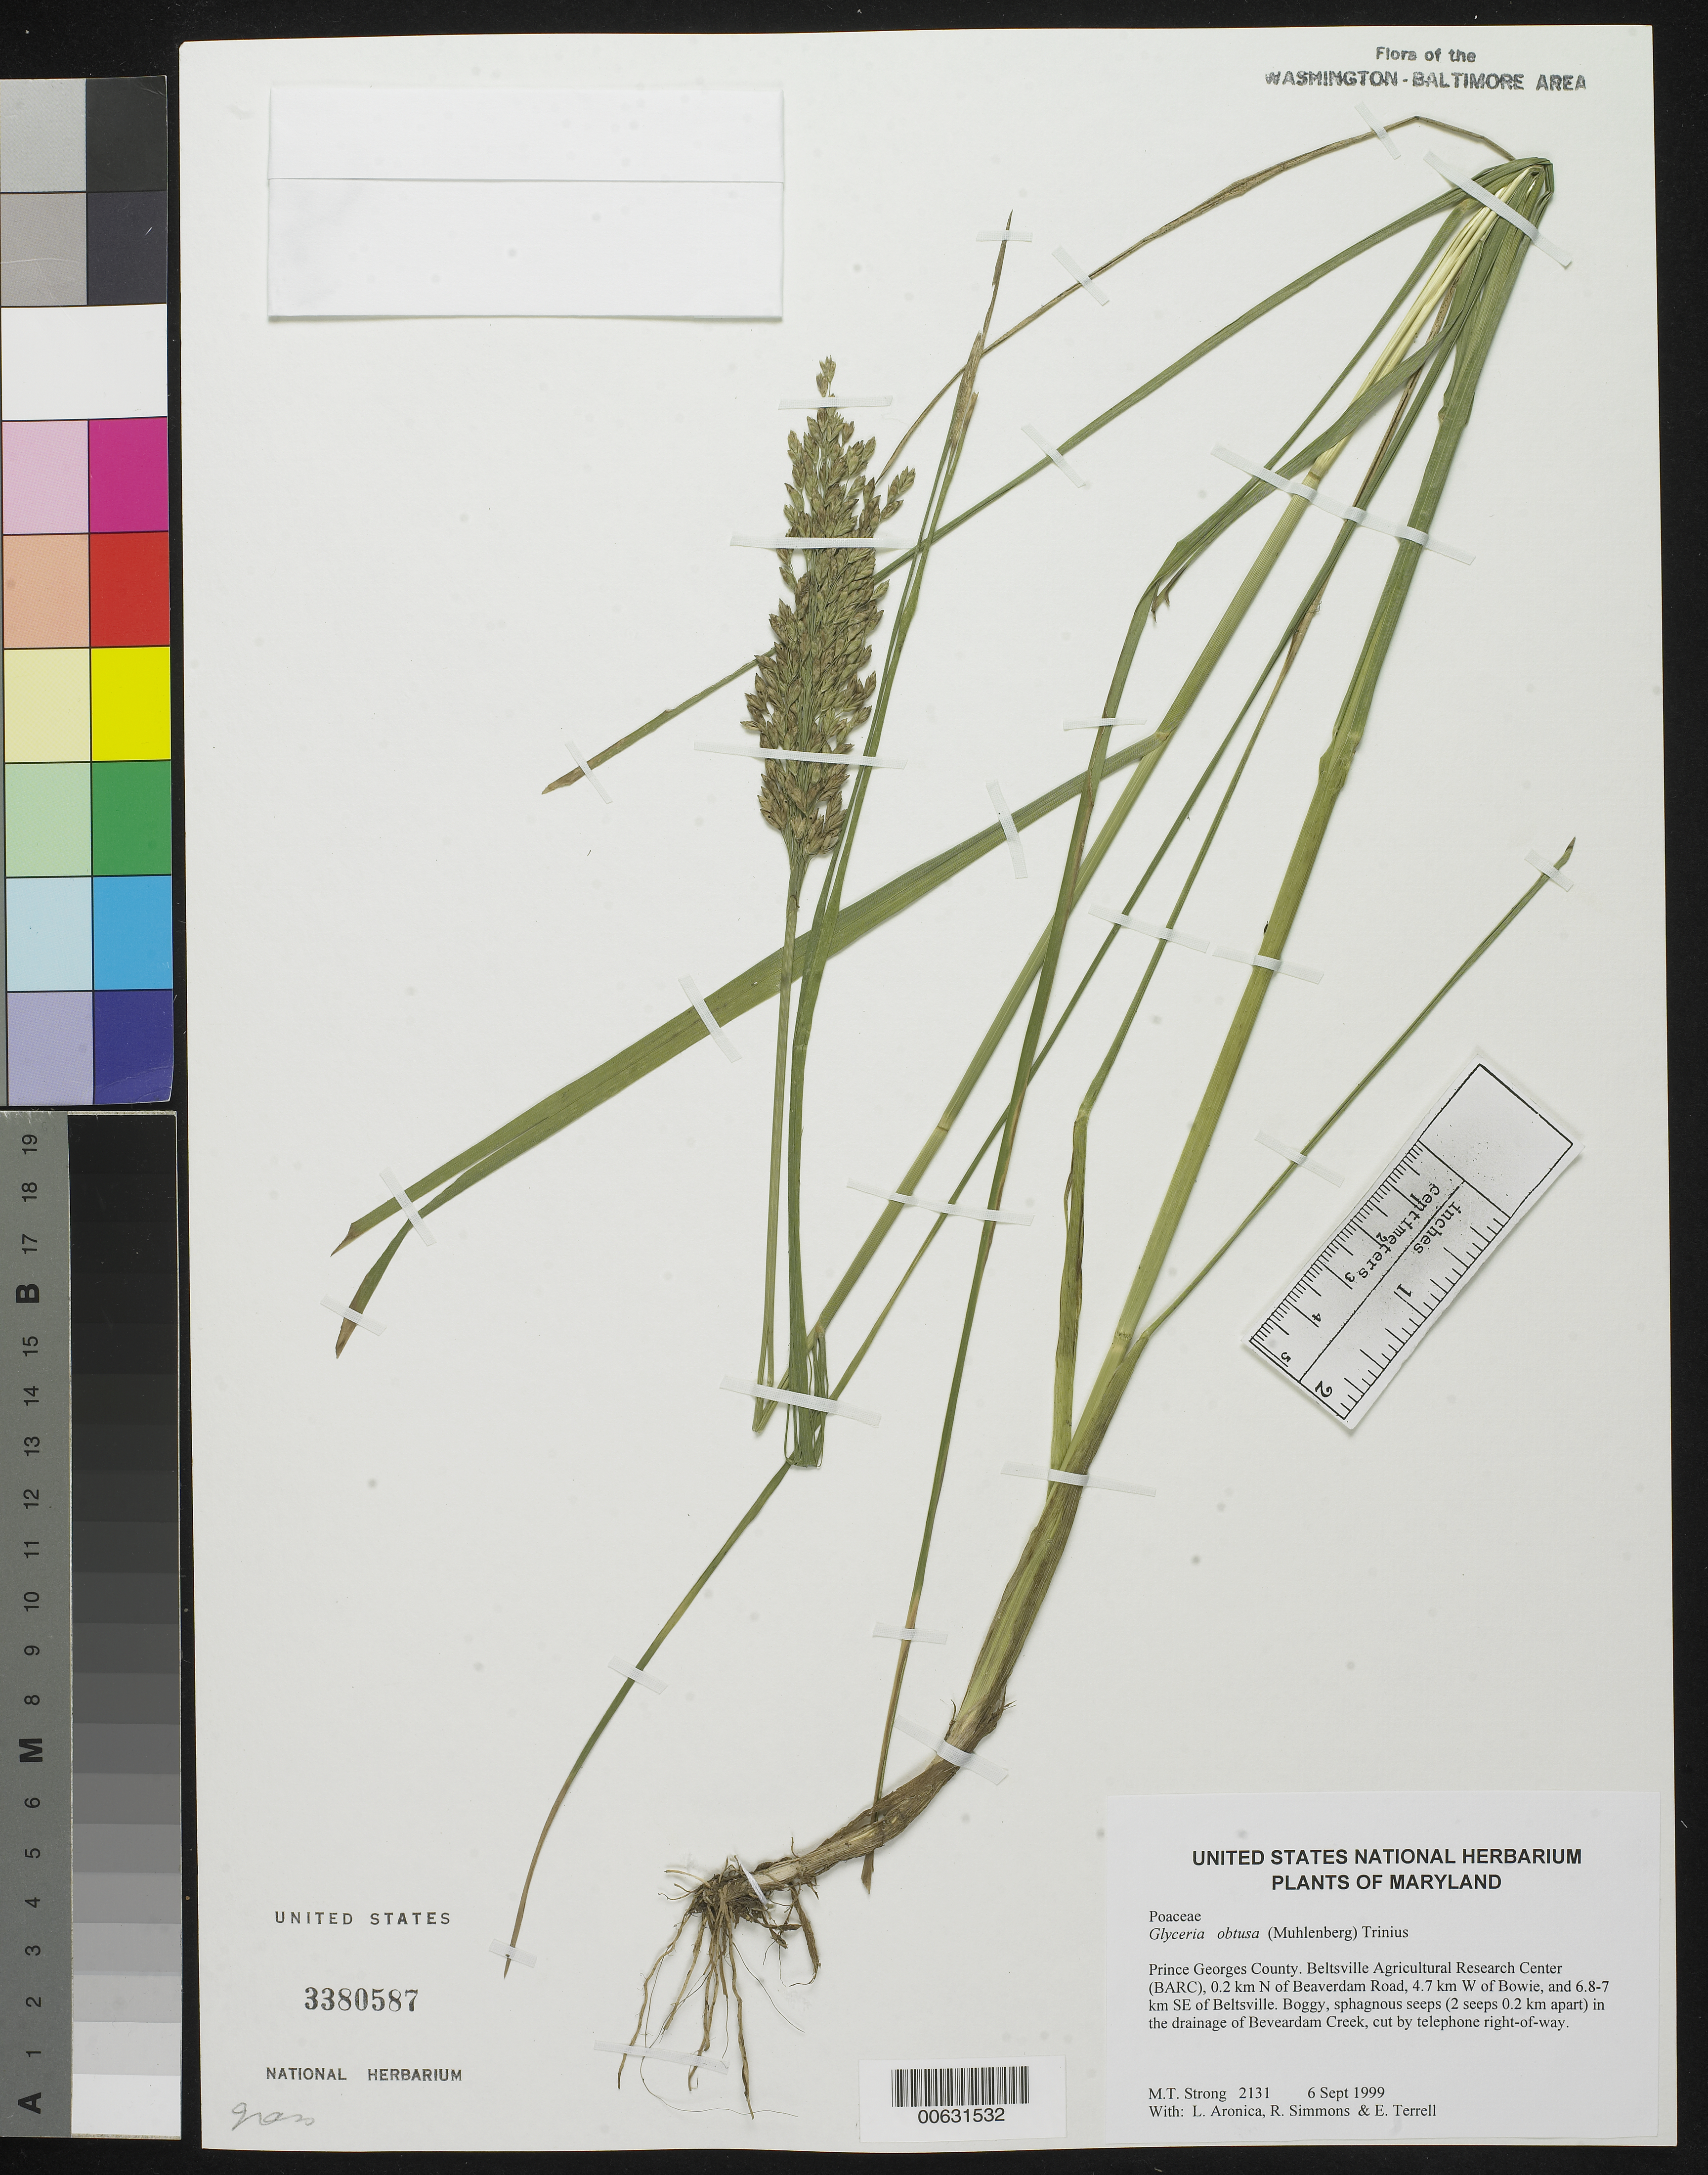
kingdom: Plantae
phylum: Tracheophyta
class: Liliopsida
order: Poales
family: Poaceae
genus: Glyceria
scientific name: Glyceria obtusa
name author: (Muhl.) Trin.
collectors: M. T. Strong, L. Aronica, R. Simmons & E. E. Terrell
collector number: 2131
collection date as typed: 06 Sep 1999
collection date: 1999-09-06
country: United States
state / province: Maryland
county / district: Prince George's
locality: Beltsville Agricultural Research Center (BARC), 0.2 km N of Beaverdam Road, 4.7 km W of Bowie, and 6.8-7 km SE of Beltsville.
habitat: Boggy, sphagnous seeps (2 seeps 0.2 km apart) in the drainage of Beveardam Creek, cut by telephone right-of-way.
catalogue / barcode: US 3380587